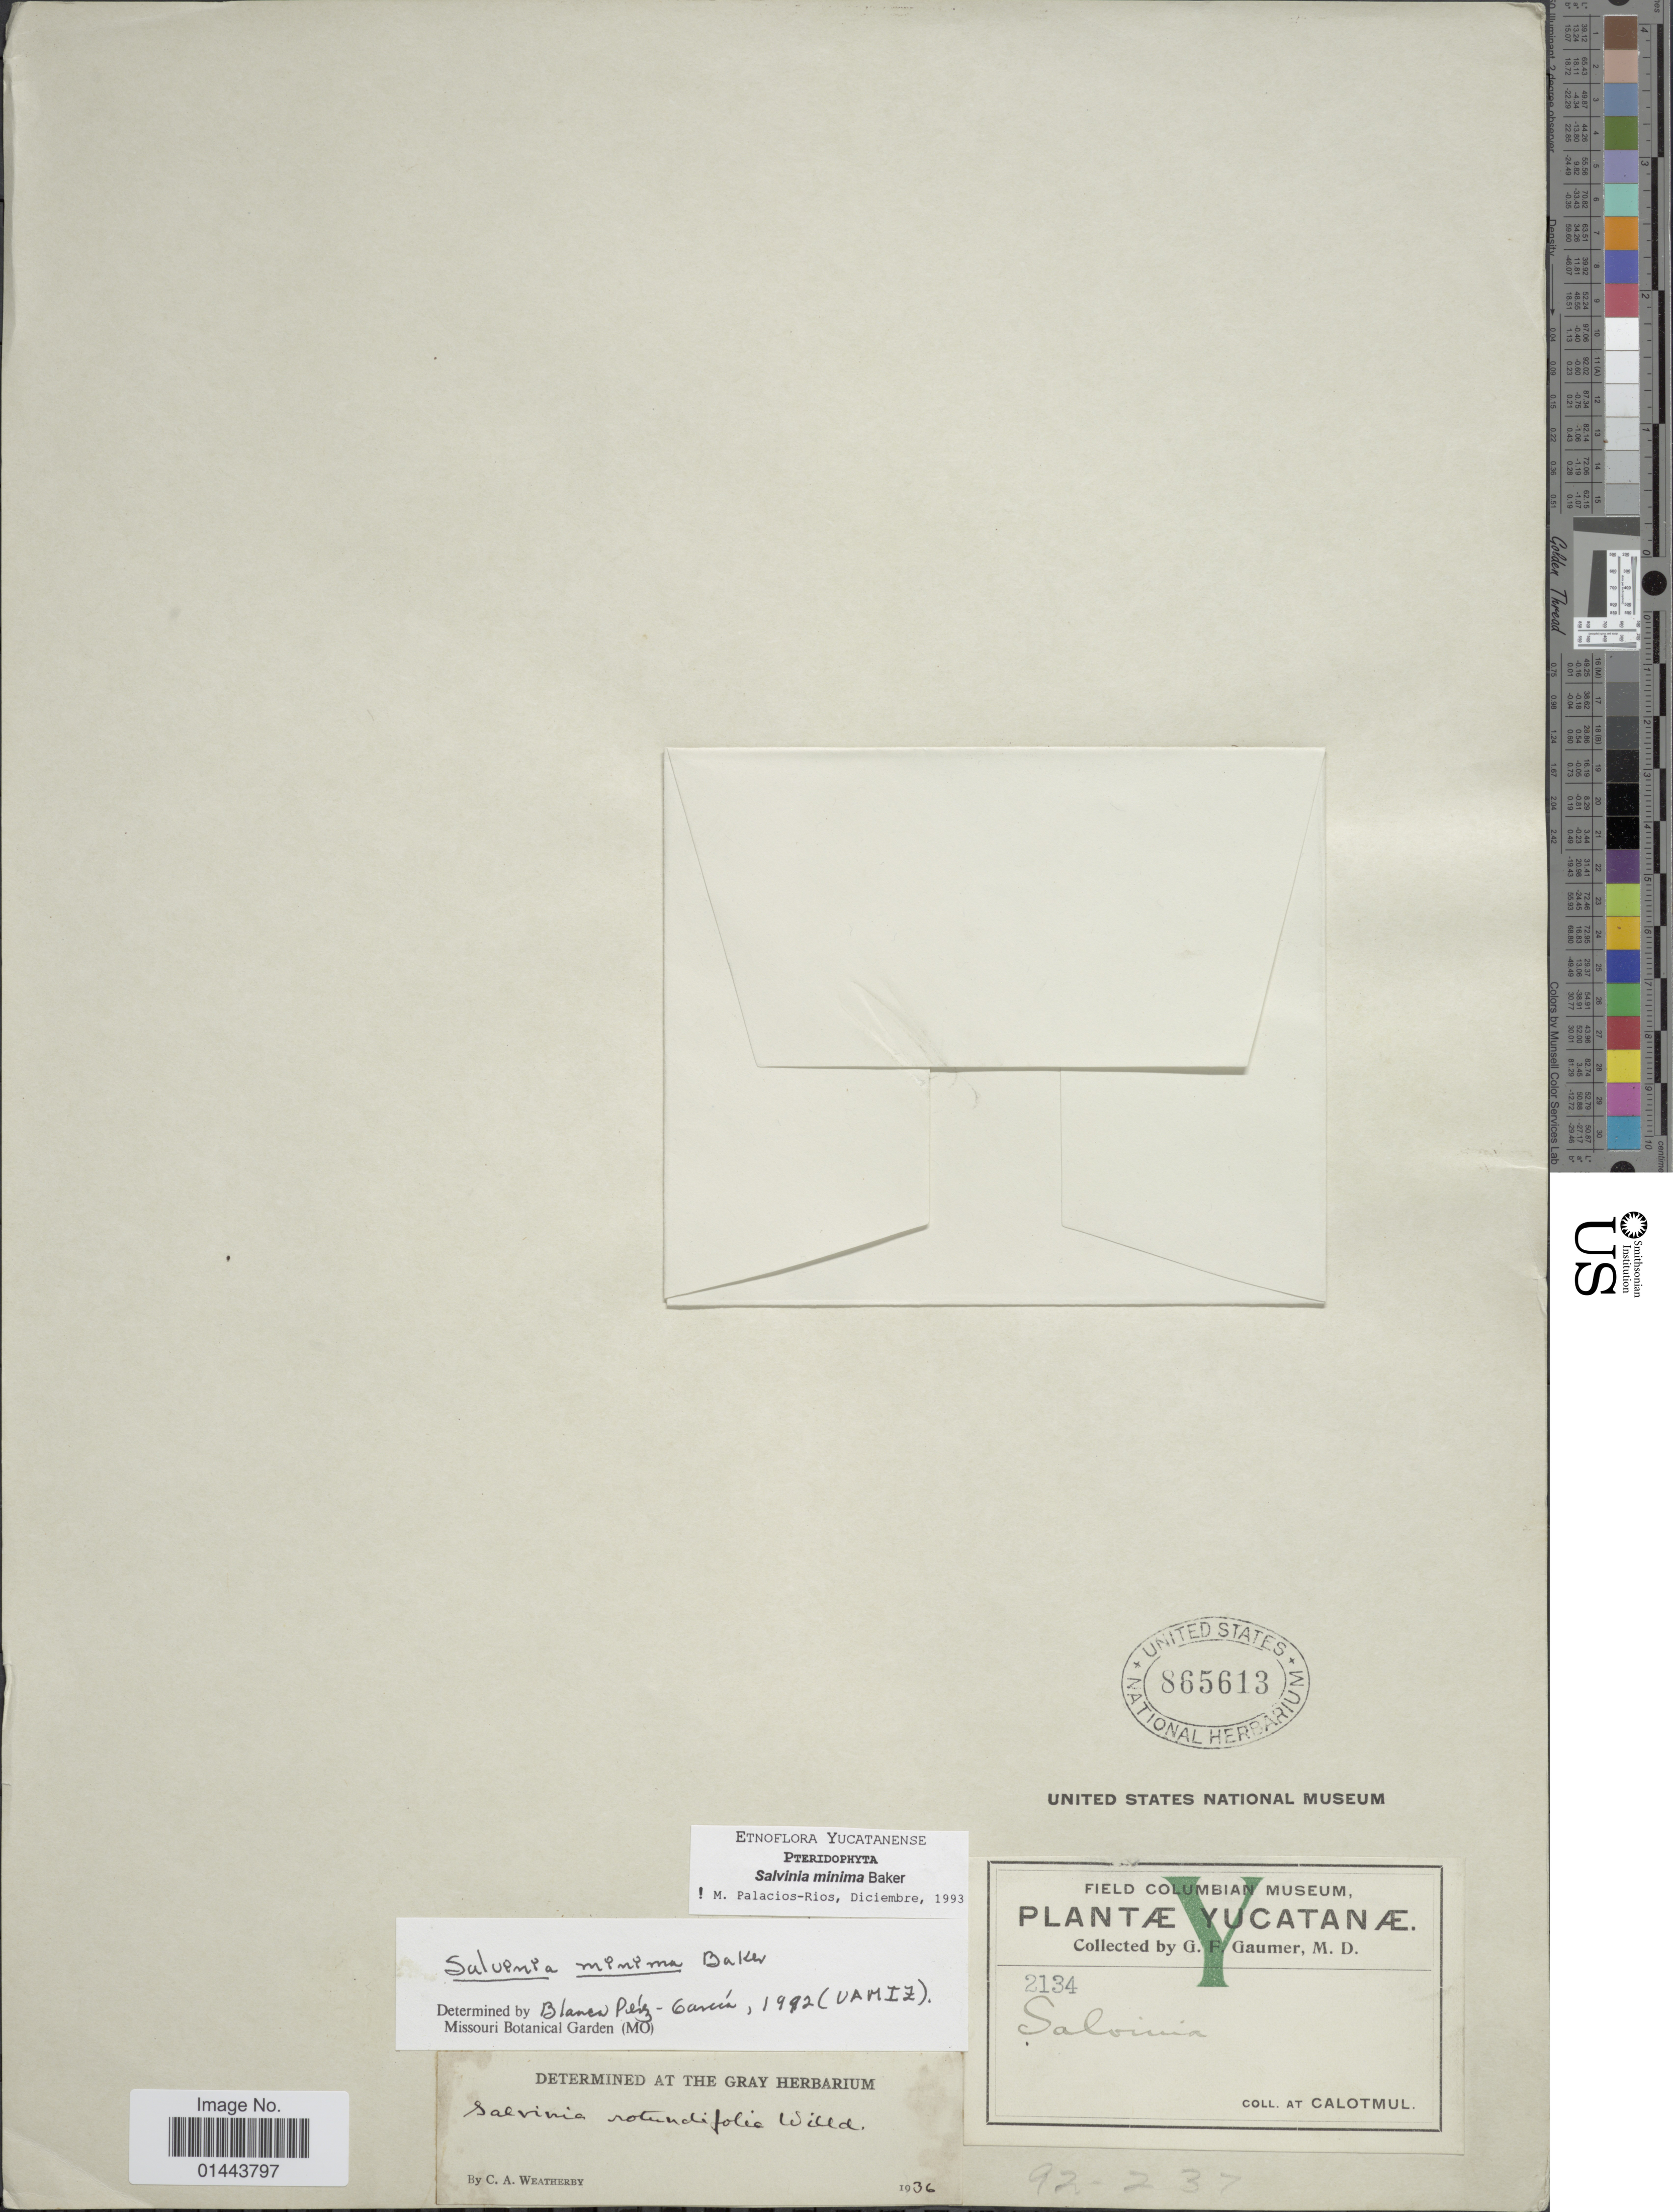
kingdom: Plantae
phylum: Tracheophyta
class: Polypodiopsida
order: Salviniales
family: Salviniaceae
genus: Salvinia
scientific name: Salvinia minima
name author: Baker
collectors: G. F. Gaumer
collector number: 2134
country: Mexico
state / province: Yucatán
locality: Calotmul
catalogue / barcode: US 865613